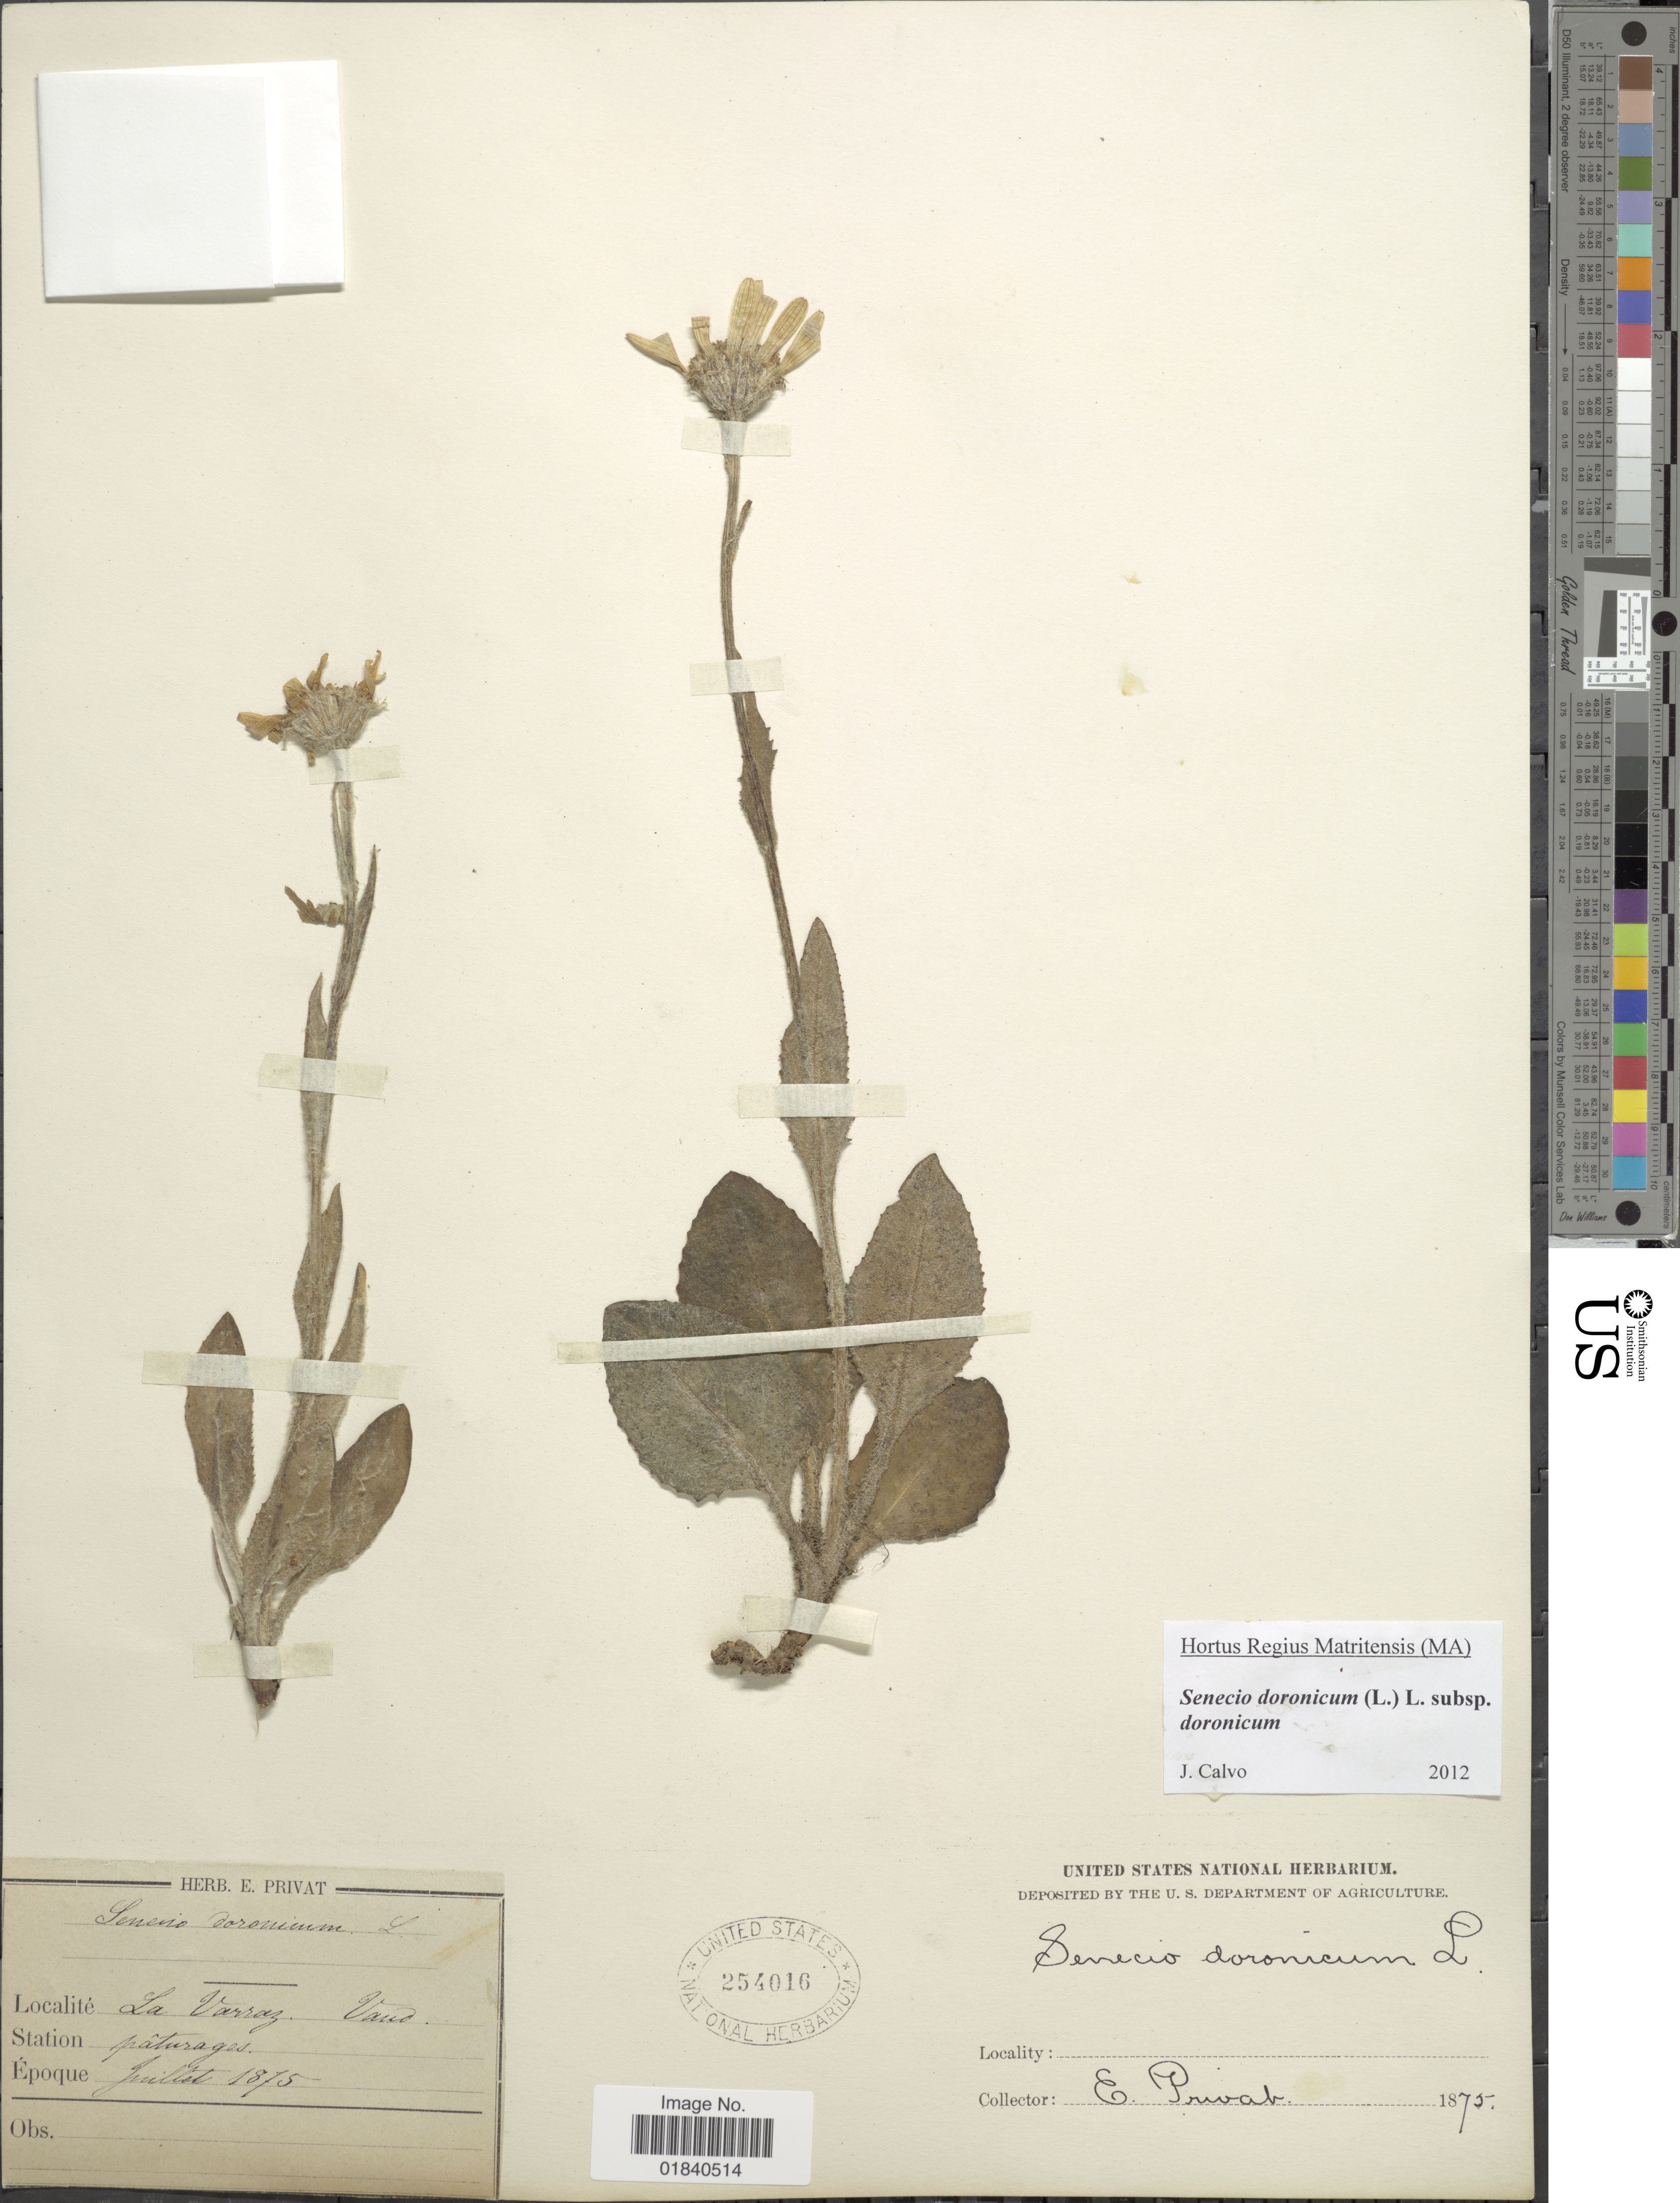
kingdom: Plantae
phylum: Tracheophyta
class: Magnoliopsida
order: Asterales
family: Asteraceae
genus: Senecio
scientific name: Senecio doronicum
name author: (L.) L.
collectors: E. Privat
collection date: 1875-07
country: Switzerland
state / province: Vaud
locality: La Varraz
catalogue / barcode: US 254016